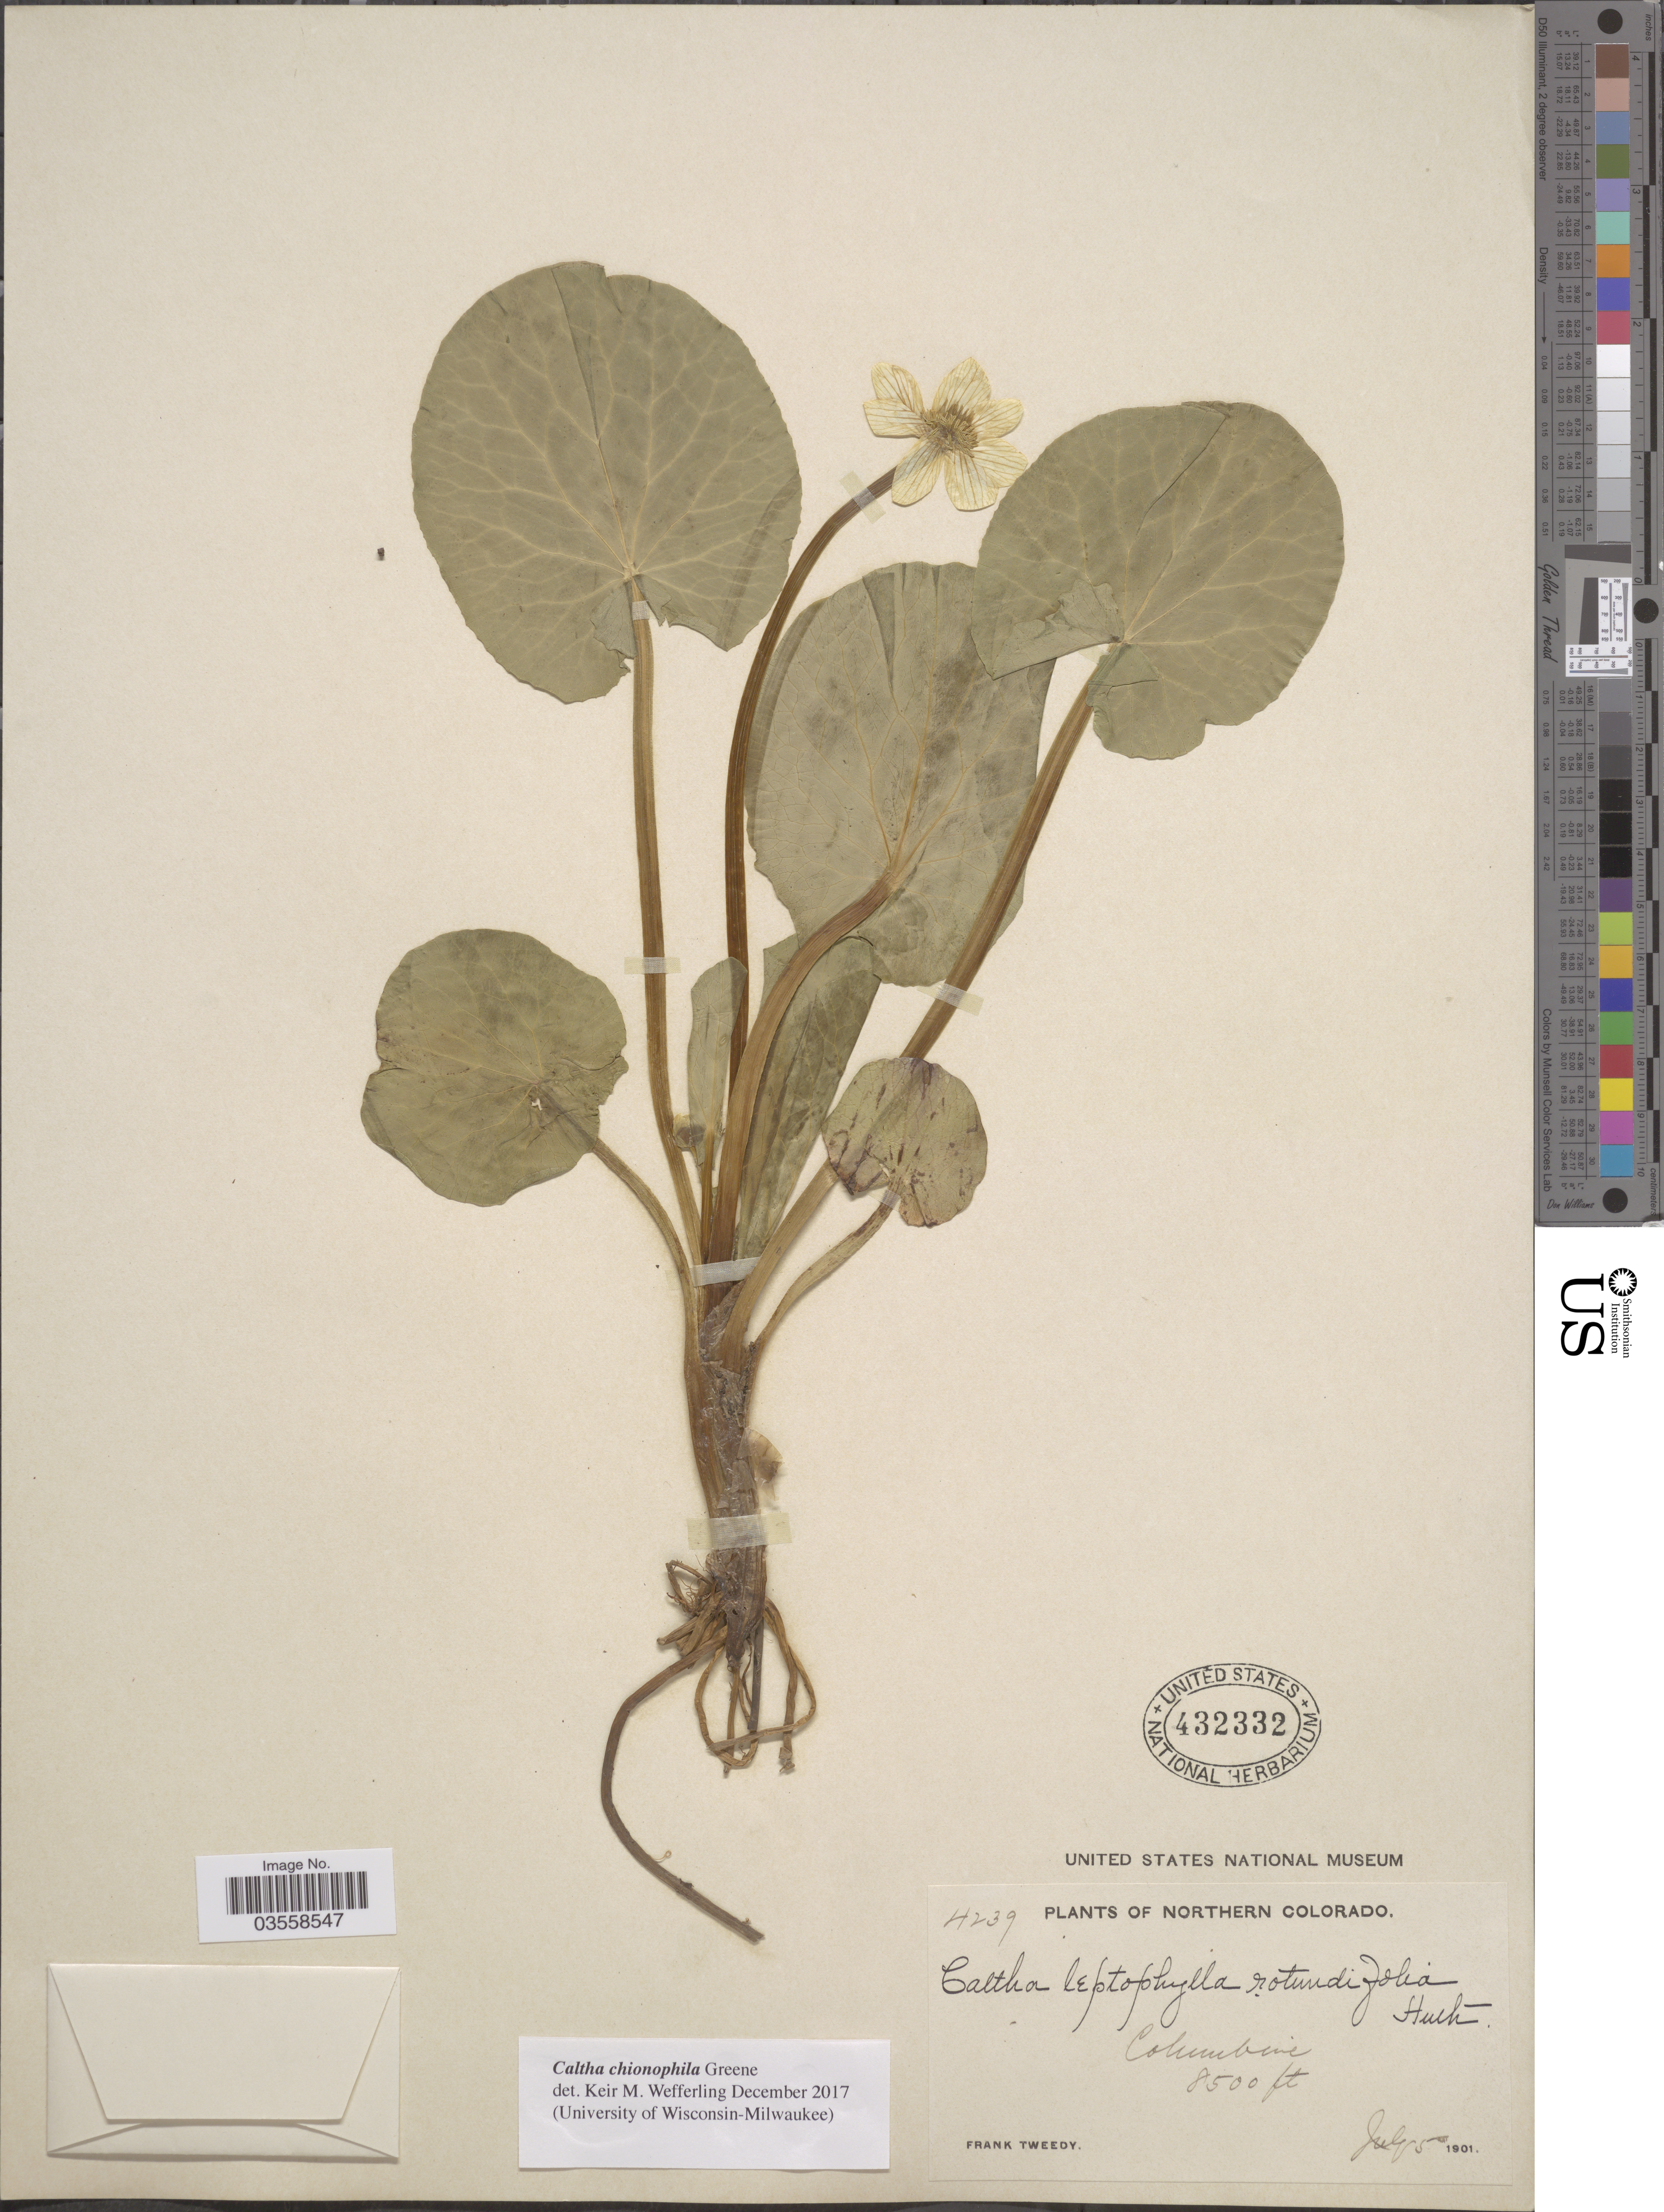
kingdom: Plantae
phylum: Tracheophyta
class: Magnoliopsida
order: Ranunculales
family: Ranunculaceae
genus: Caltha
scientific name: Caltha chionophila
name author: Greene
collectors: F. Tweedy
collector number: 4239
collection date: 1901-07-05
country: United States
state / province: Colorado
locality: Northern Colorado. Columbine.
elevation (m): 2591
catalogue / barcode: US 432332